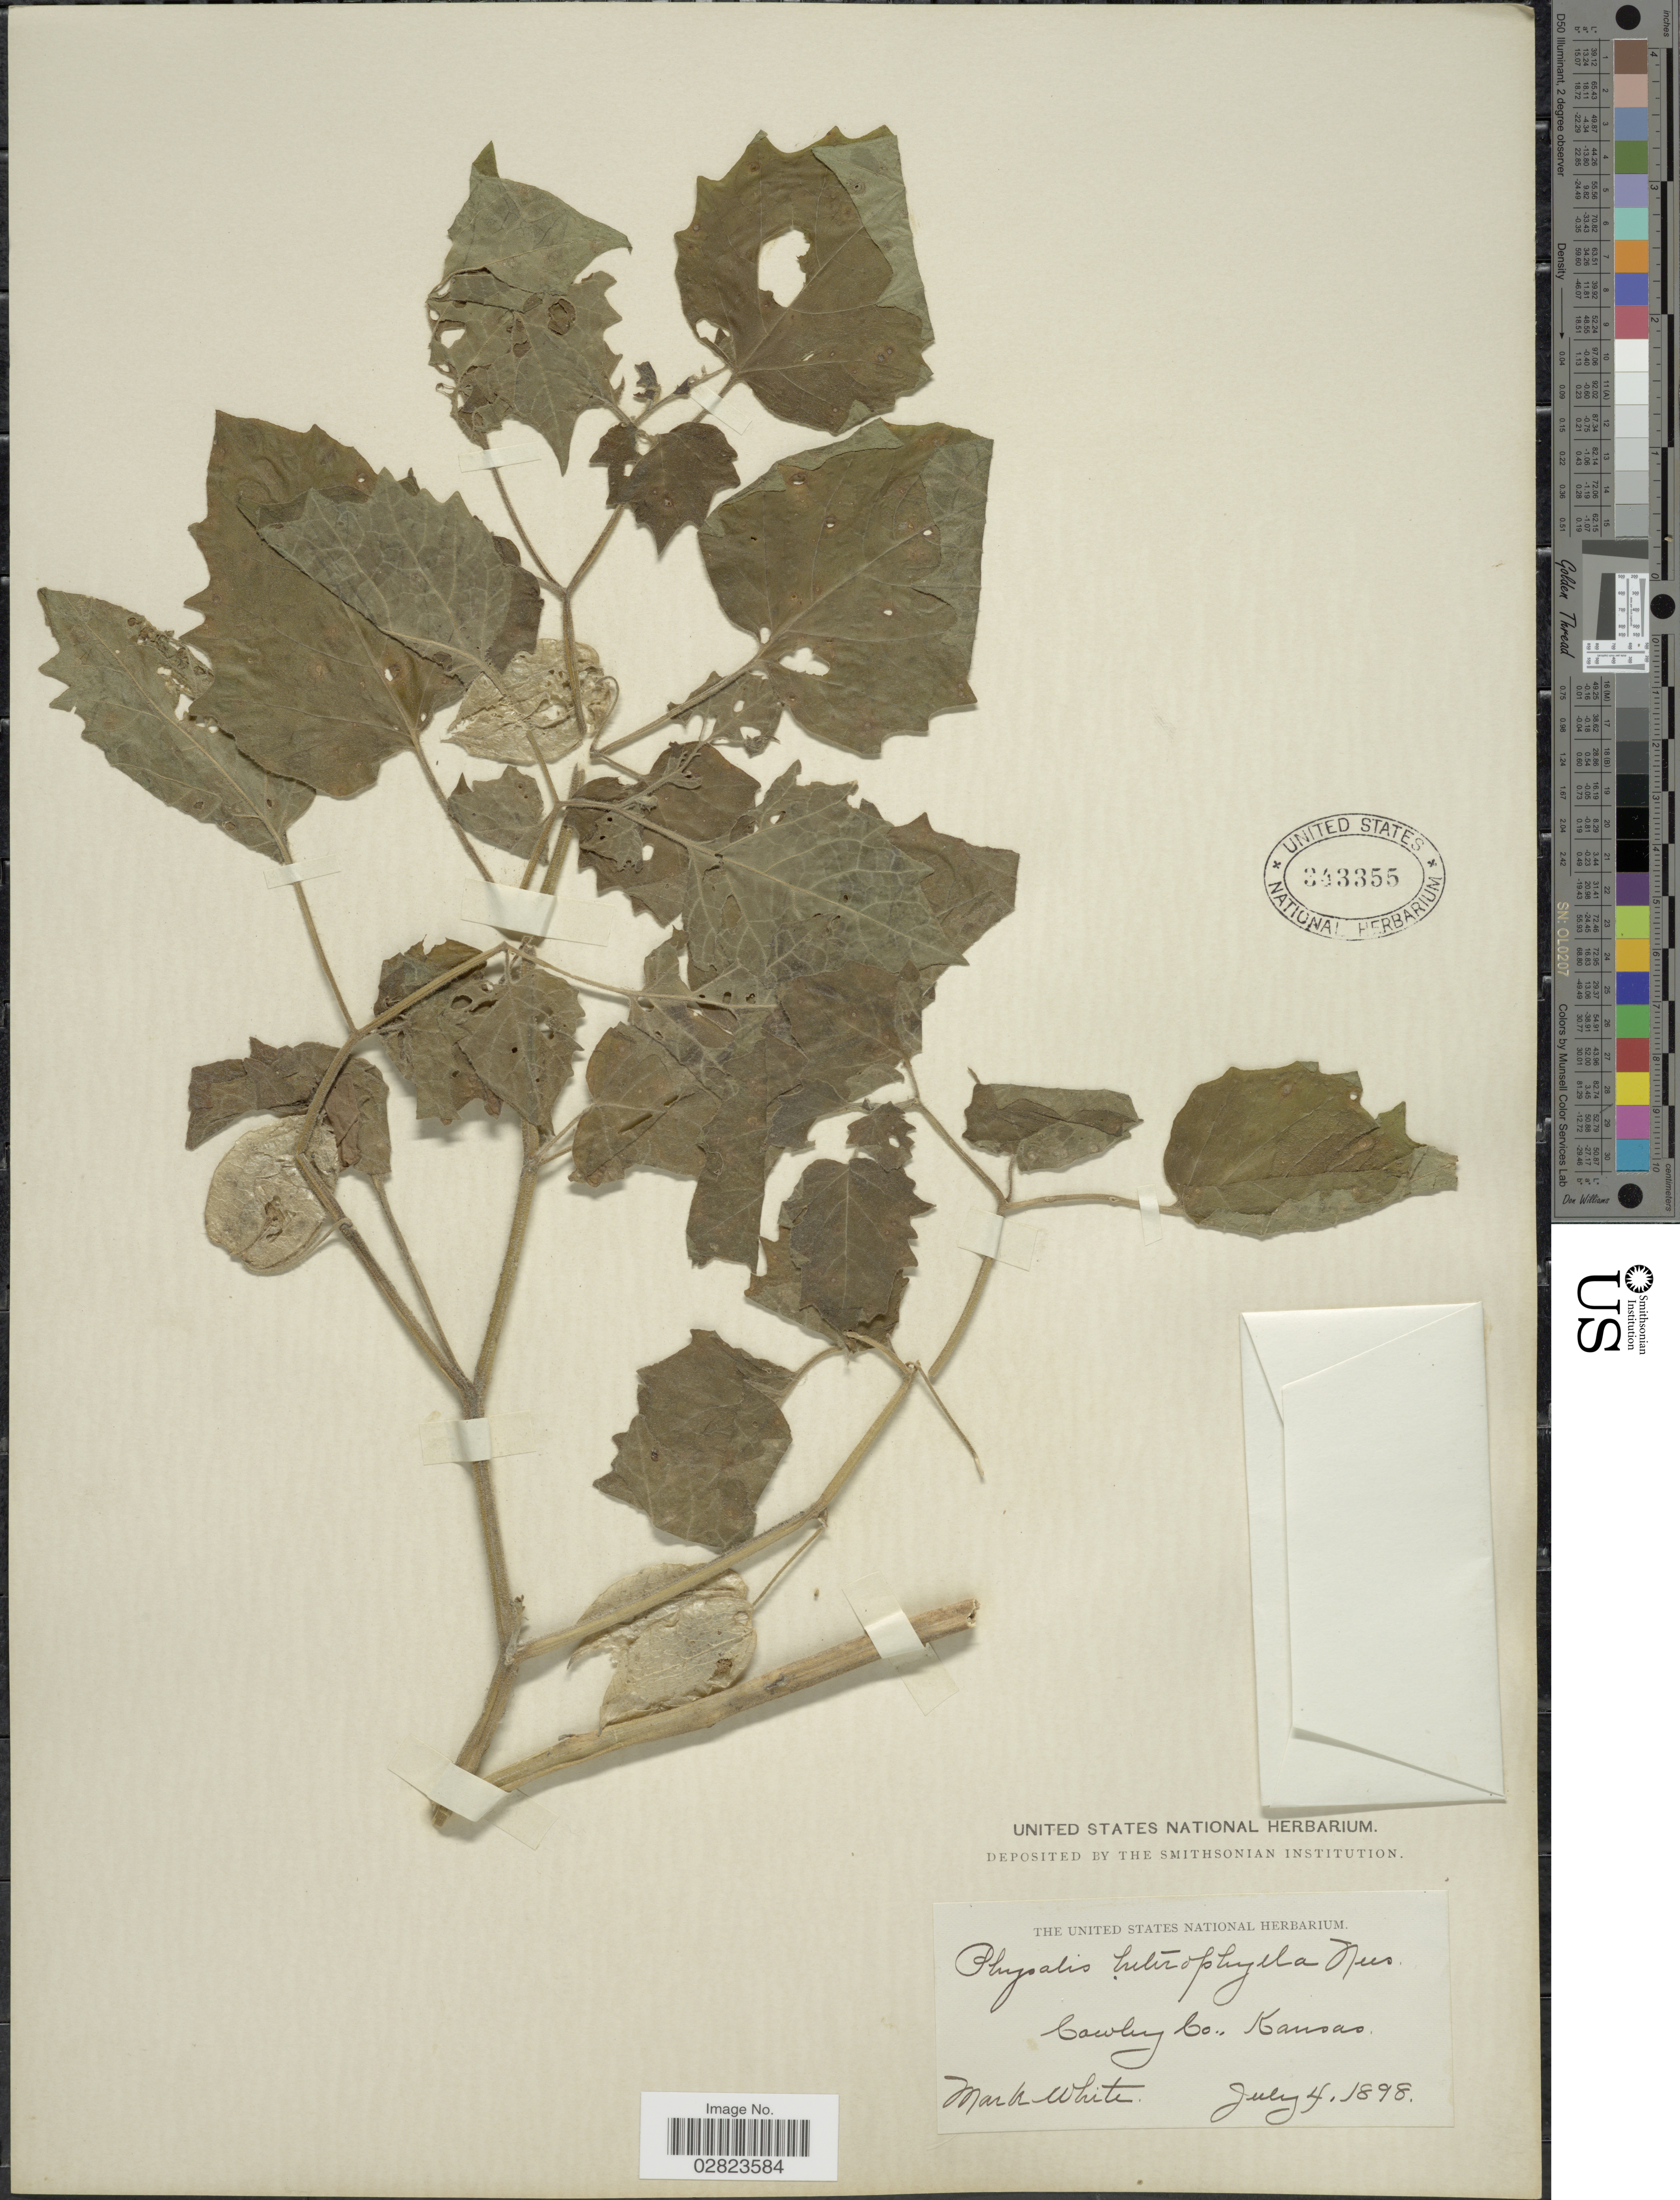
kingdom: Plantae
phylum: Tracheophyta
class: Magnoliopsida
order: Solanales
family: Solanaceae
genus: Physalis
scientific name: Physalis heterophylla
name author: Nees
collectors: M. White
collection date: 1898-07-04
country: United States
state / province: Kansas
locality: Cowley Co.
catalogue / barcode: US 343355